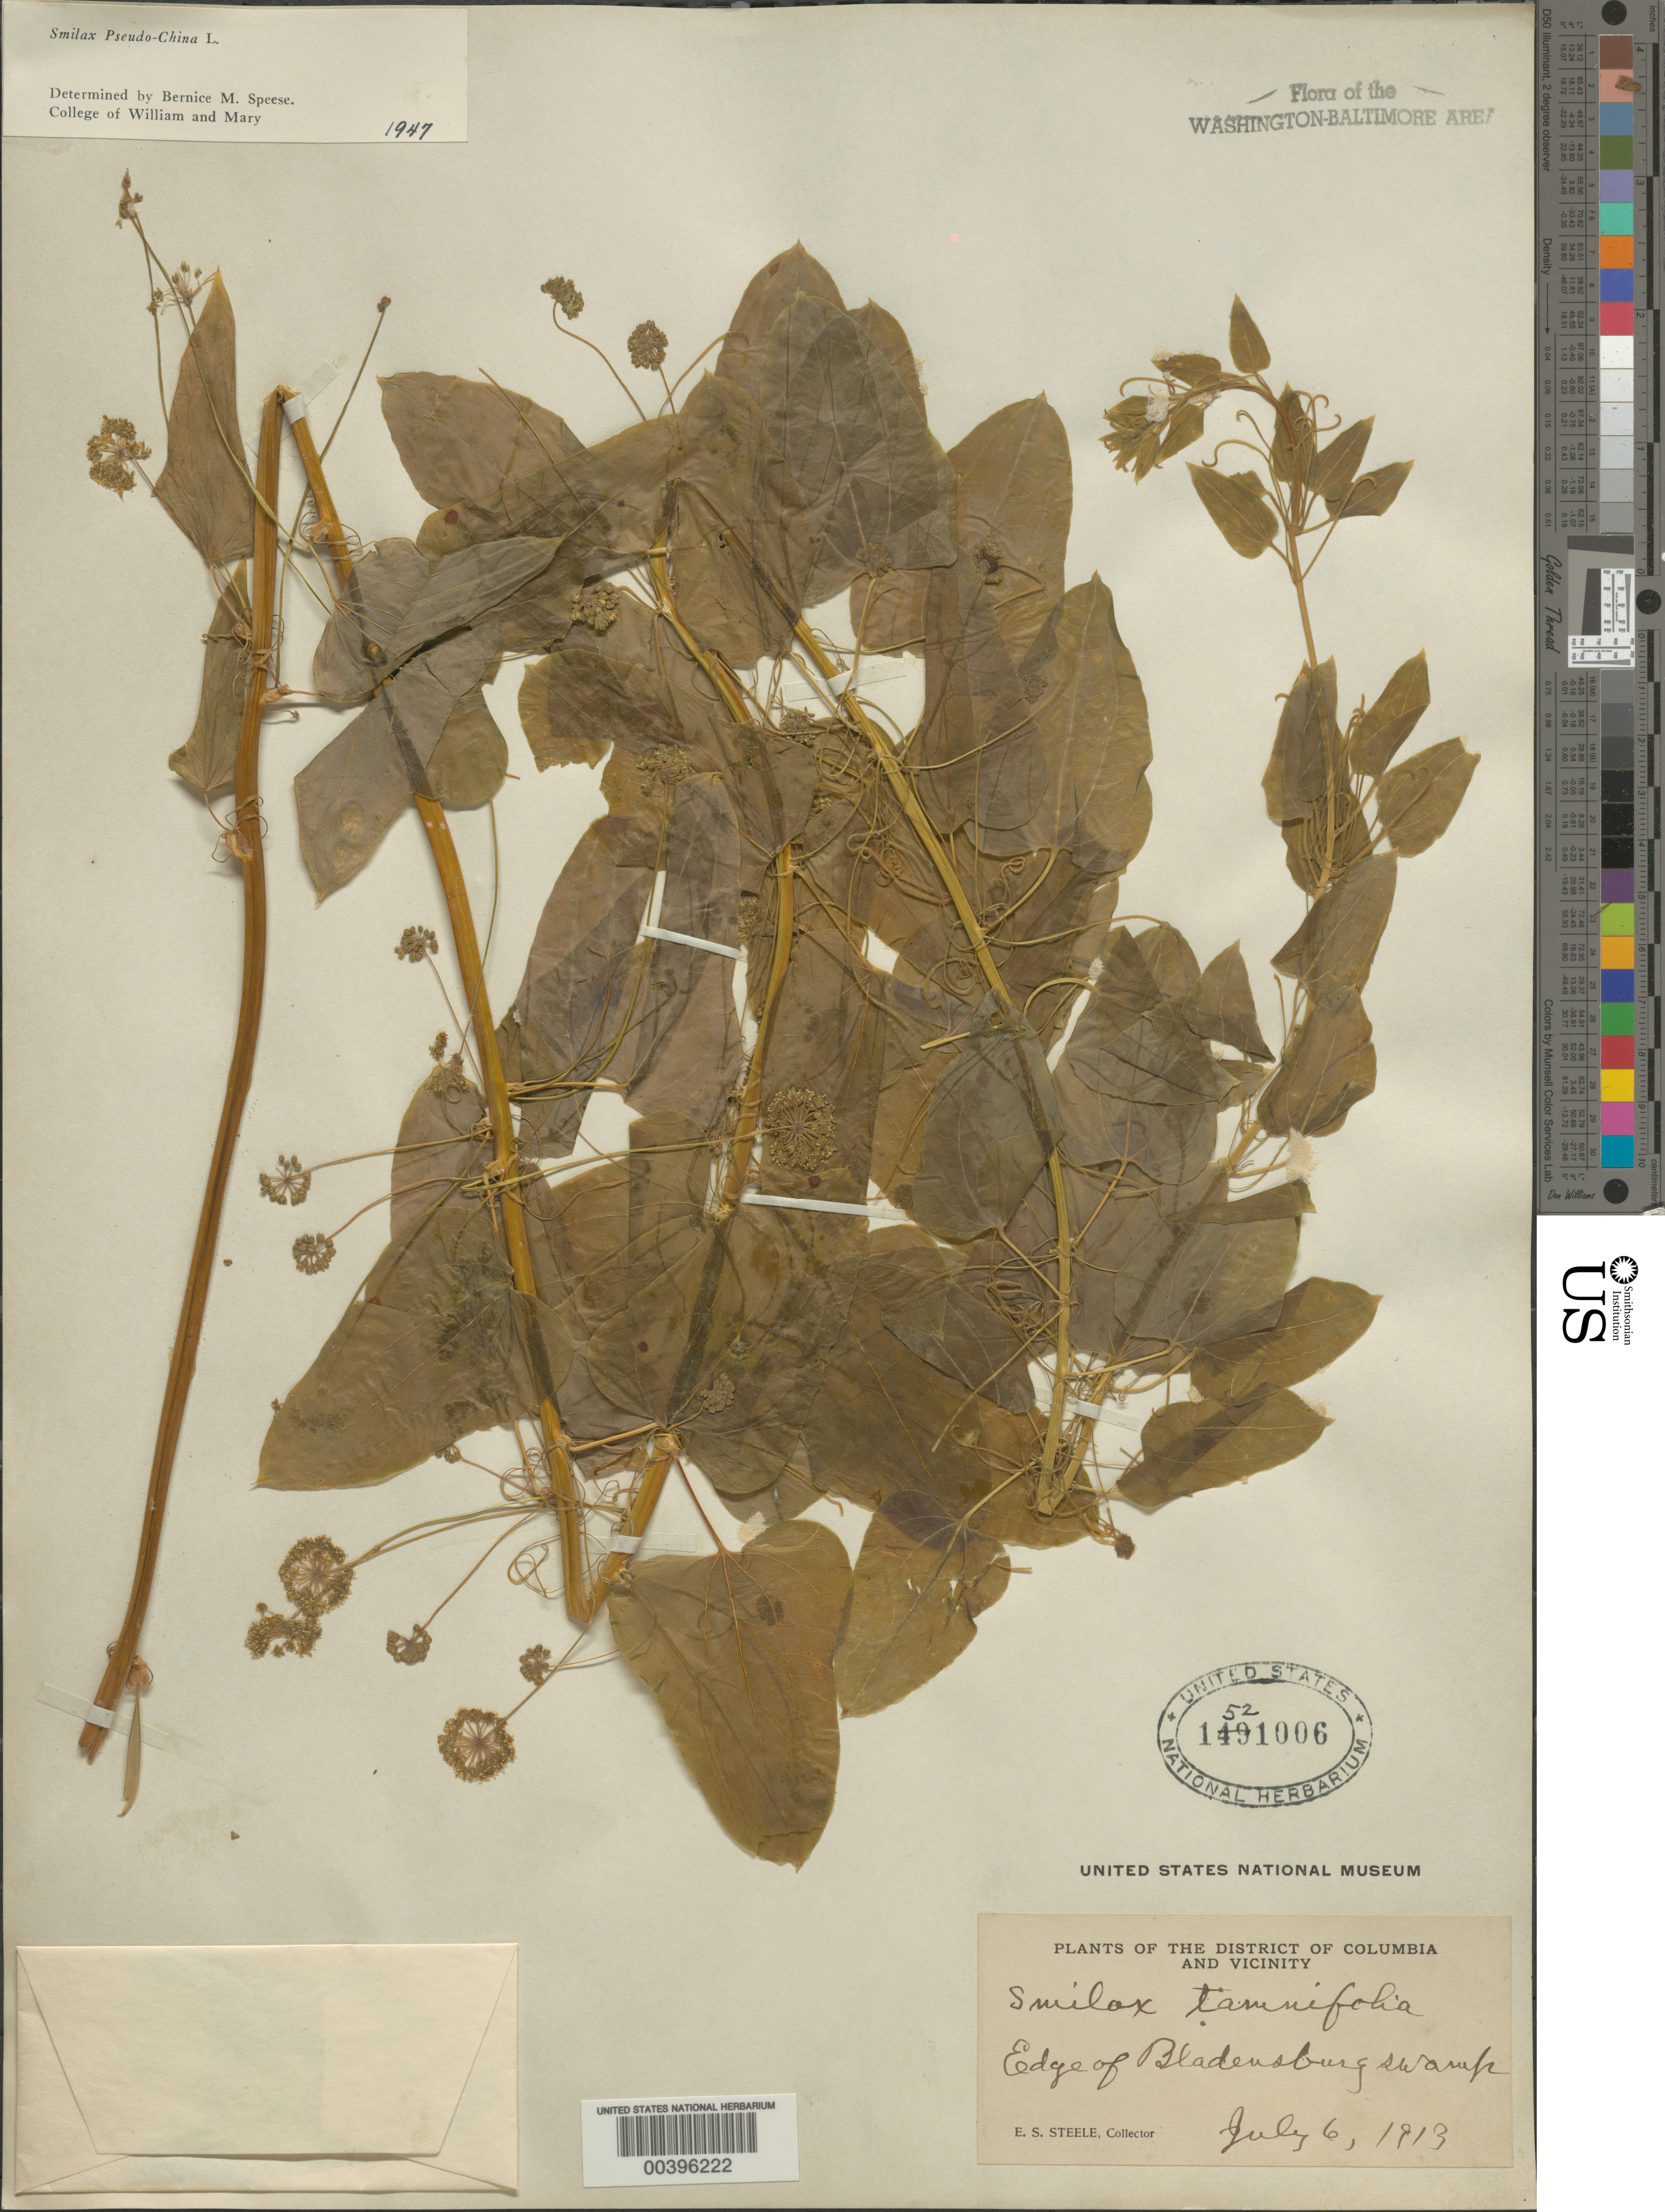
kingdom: Plantae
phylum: Tracheophyta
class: Liliopsida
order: Liliales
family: Smilacaceae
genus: Smilax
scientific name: Smilax pseudochina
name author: L.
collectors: E. Steele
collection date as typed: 06 Jul 1913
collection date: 1913-07-06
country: United States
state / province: Maryland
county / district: Prince George's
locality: Bladensburg swamp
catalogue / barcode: US 1521006